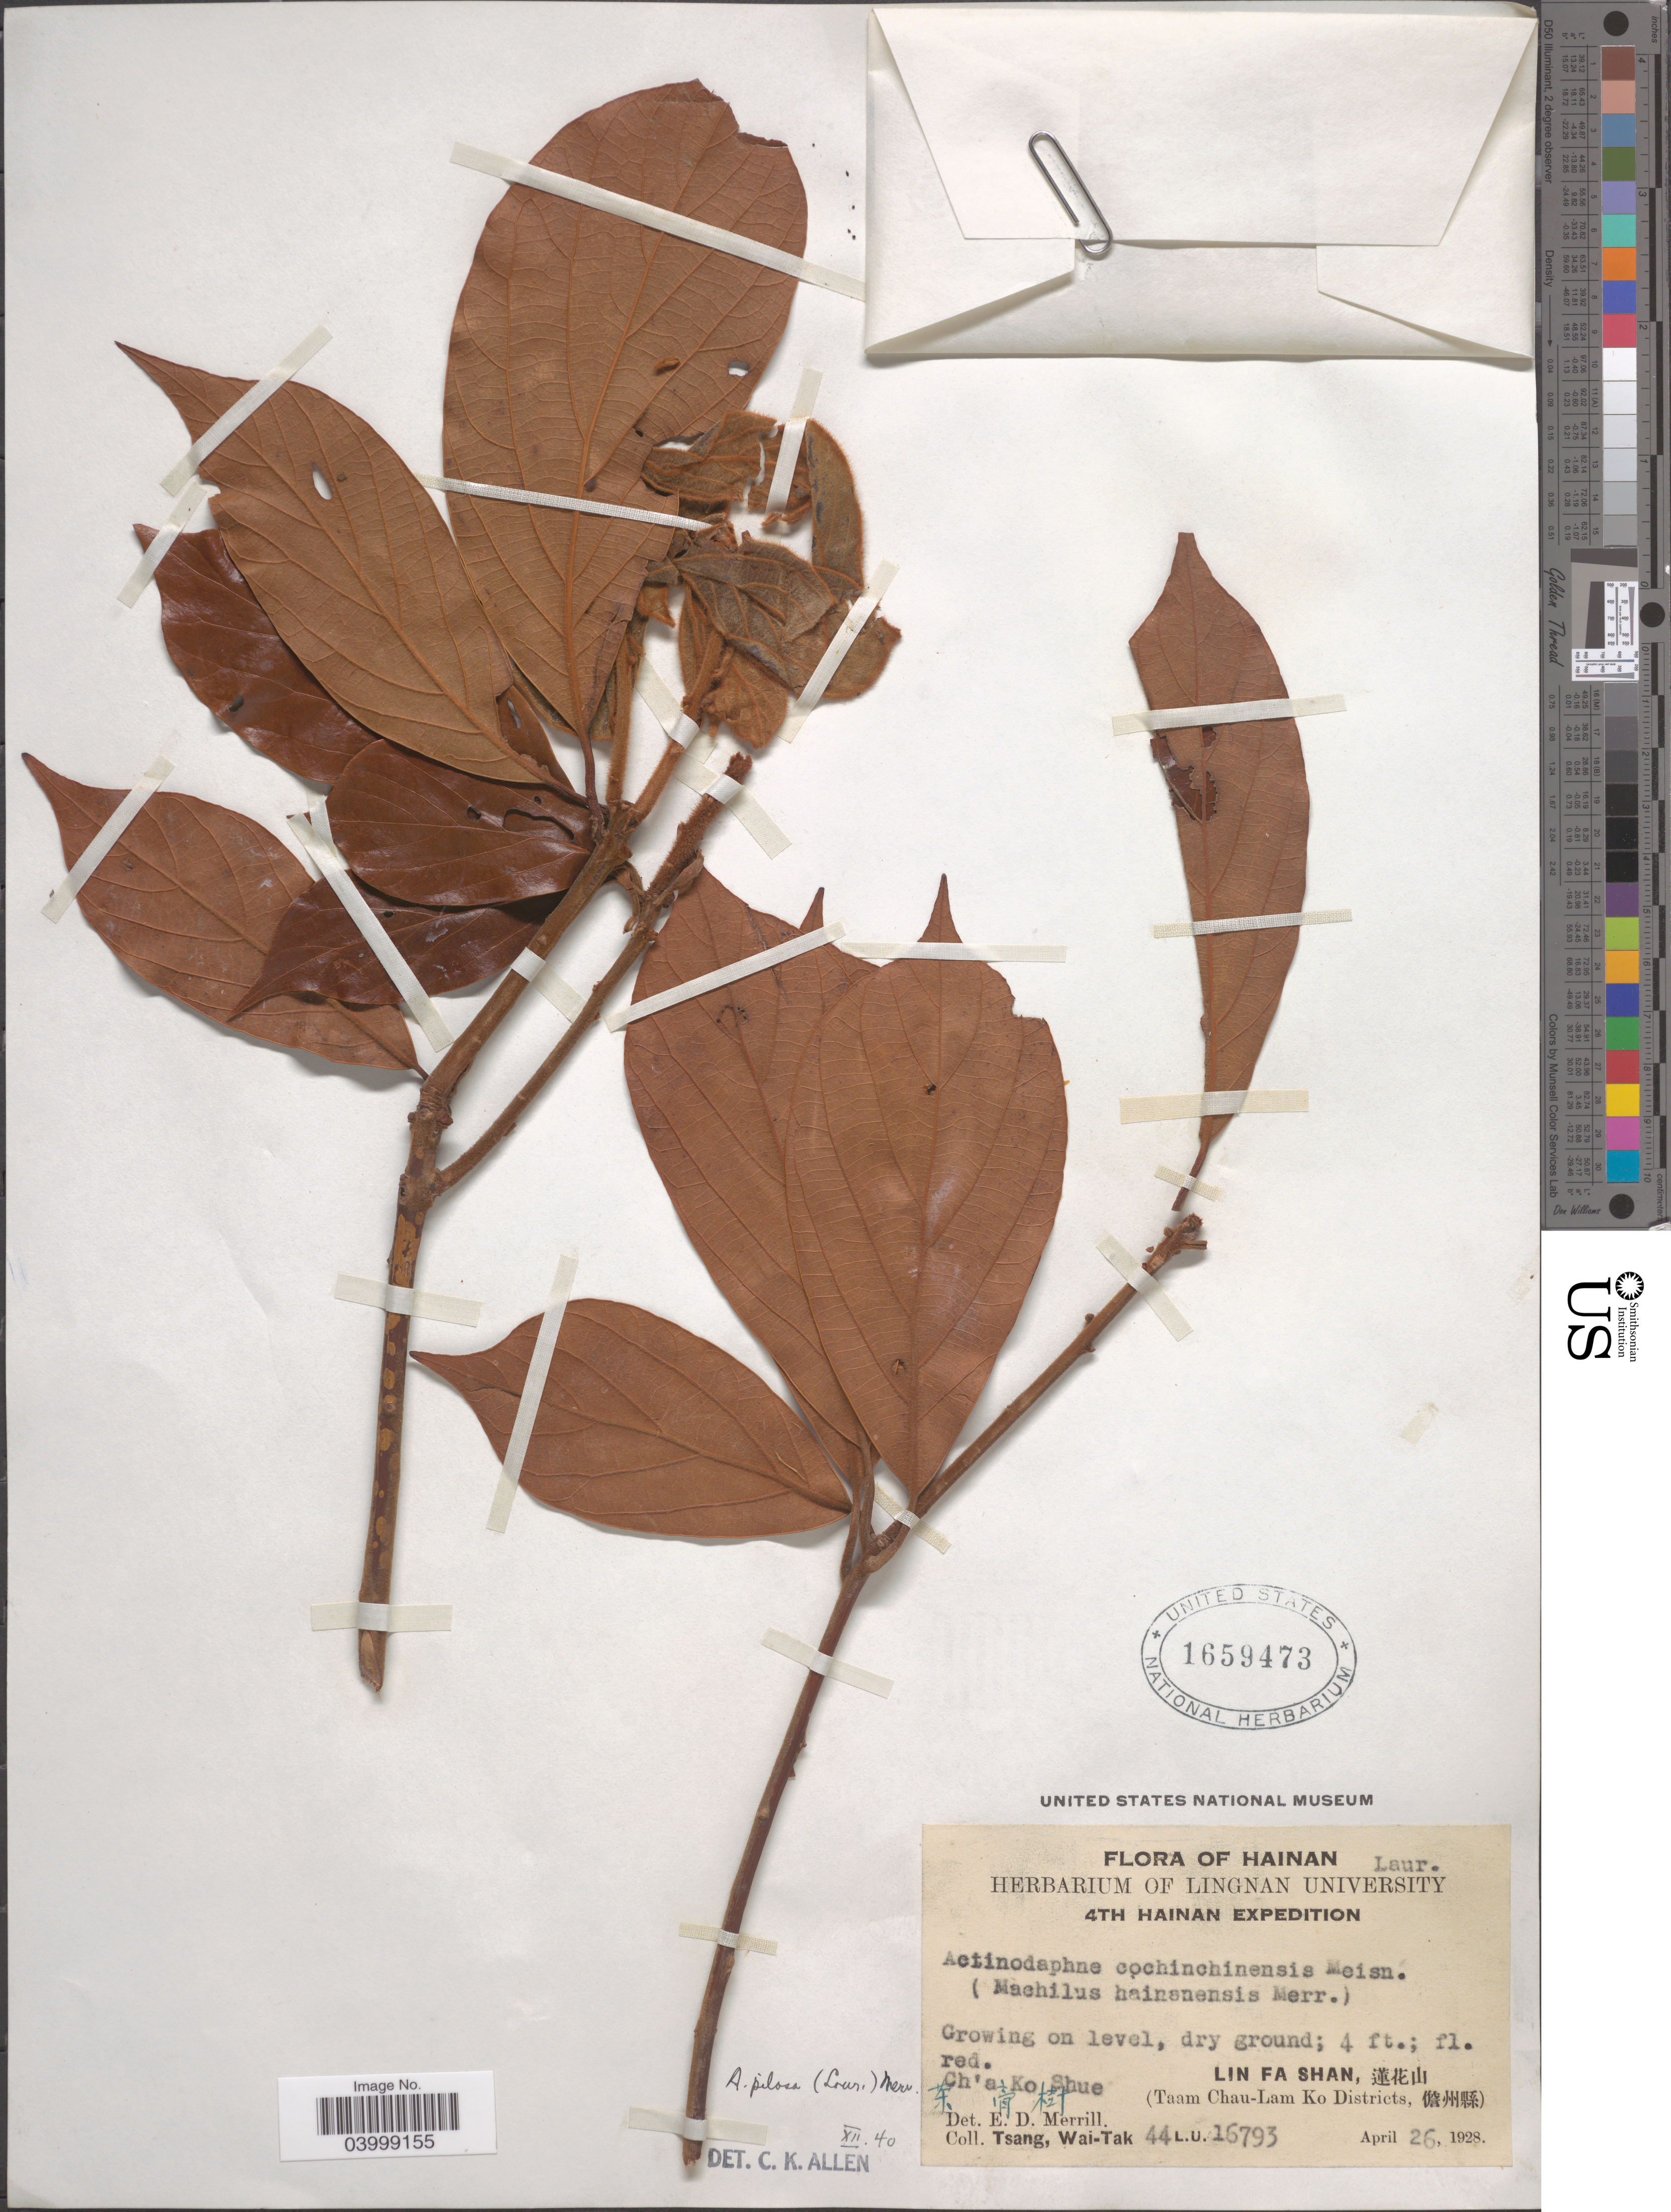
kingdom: Plantae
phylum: Tracheophyta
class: Magnoliopsida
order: Laurales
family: Lauraceae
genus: Actinodaphne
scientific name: Actinodaphne pilosa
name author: (Lour.) Merr.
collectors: W. T. Tsang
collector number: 44/L.U.16793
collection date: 1928-04-26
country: China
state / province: Hainan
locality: Ch'a Ko Shue. Lin Fa Shan, X. (Taam Chau-Lam Ko Districts, X).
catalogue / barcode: US 1659473